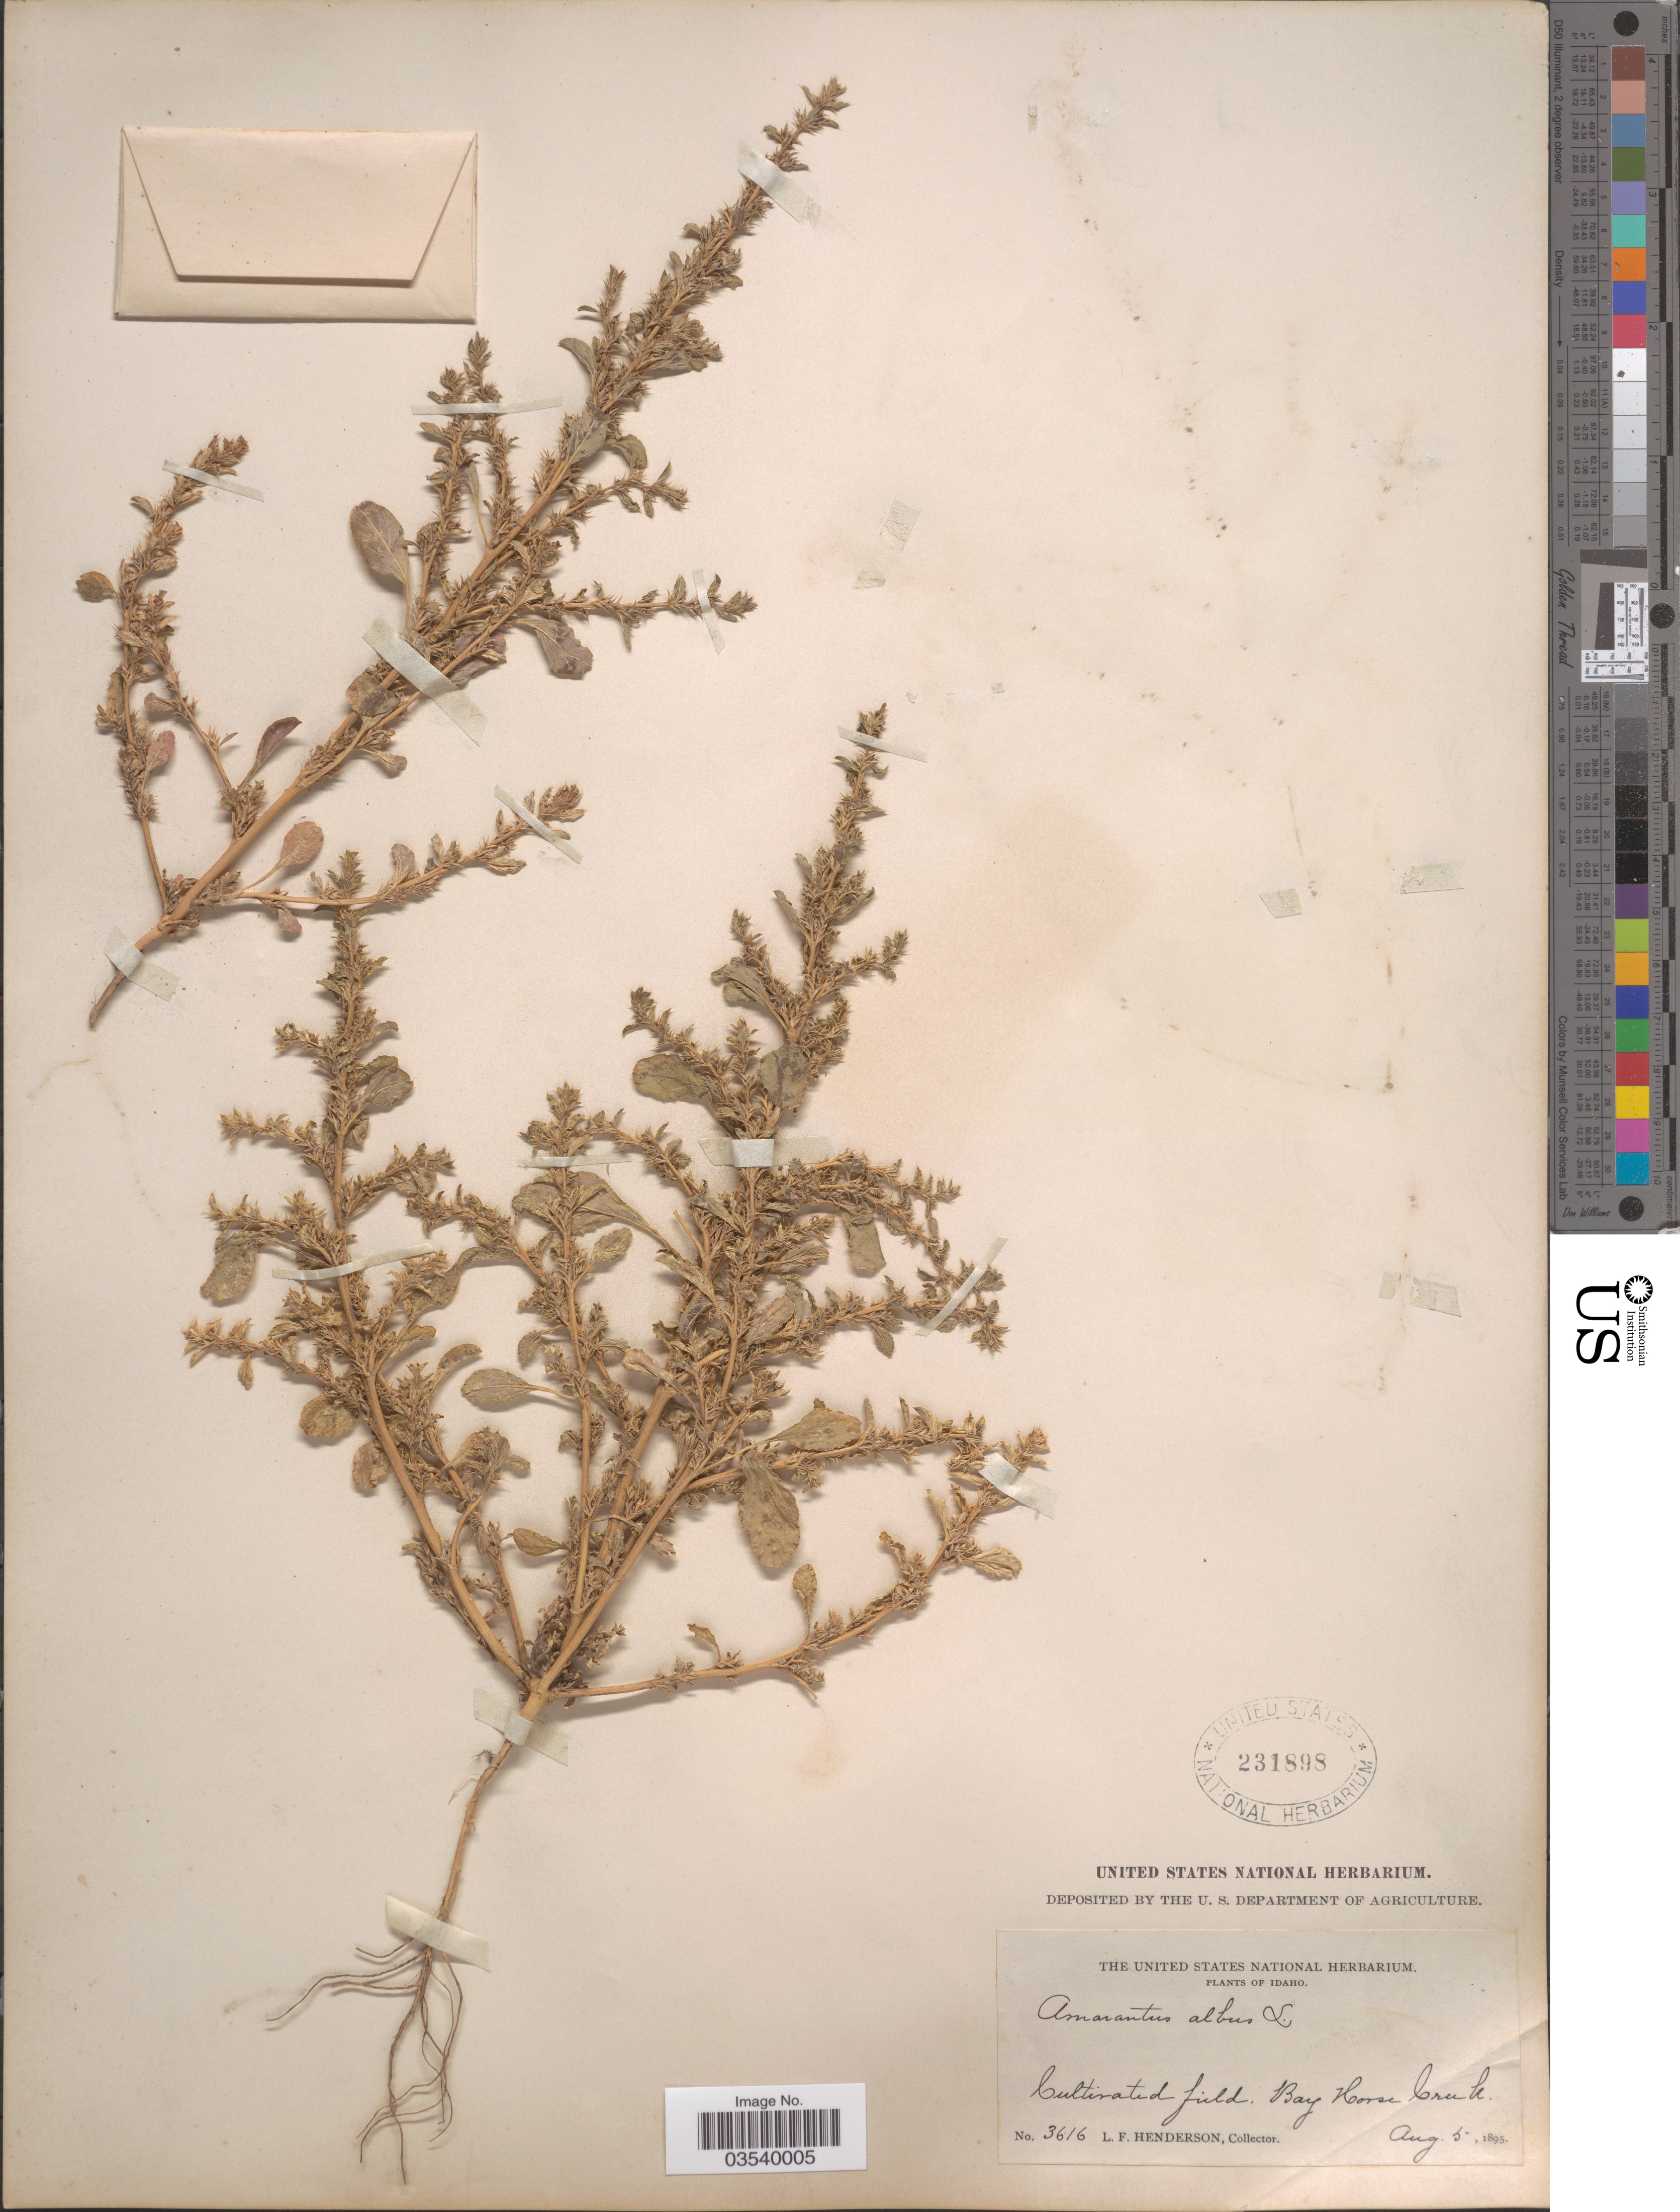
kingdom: Plantae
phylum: Tracheophyta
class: Magnoliopsida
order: Caryophyllales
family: Amaranthaceae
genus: Amaranthus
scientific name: Amaranthus albus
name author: L.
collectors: L. Henderson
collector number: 3616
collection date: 1895-08-05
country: United States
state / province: Idaho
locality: Cultivated field, Big Horse Creek.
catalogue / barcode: US 231898